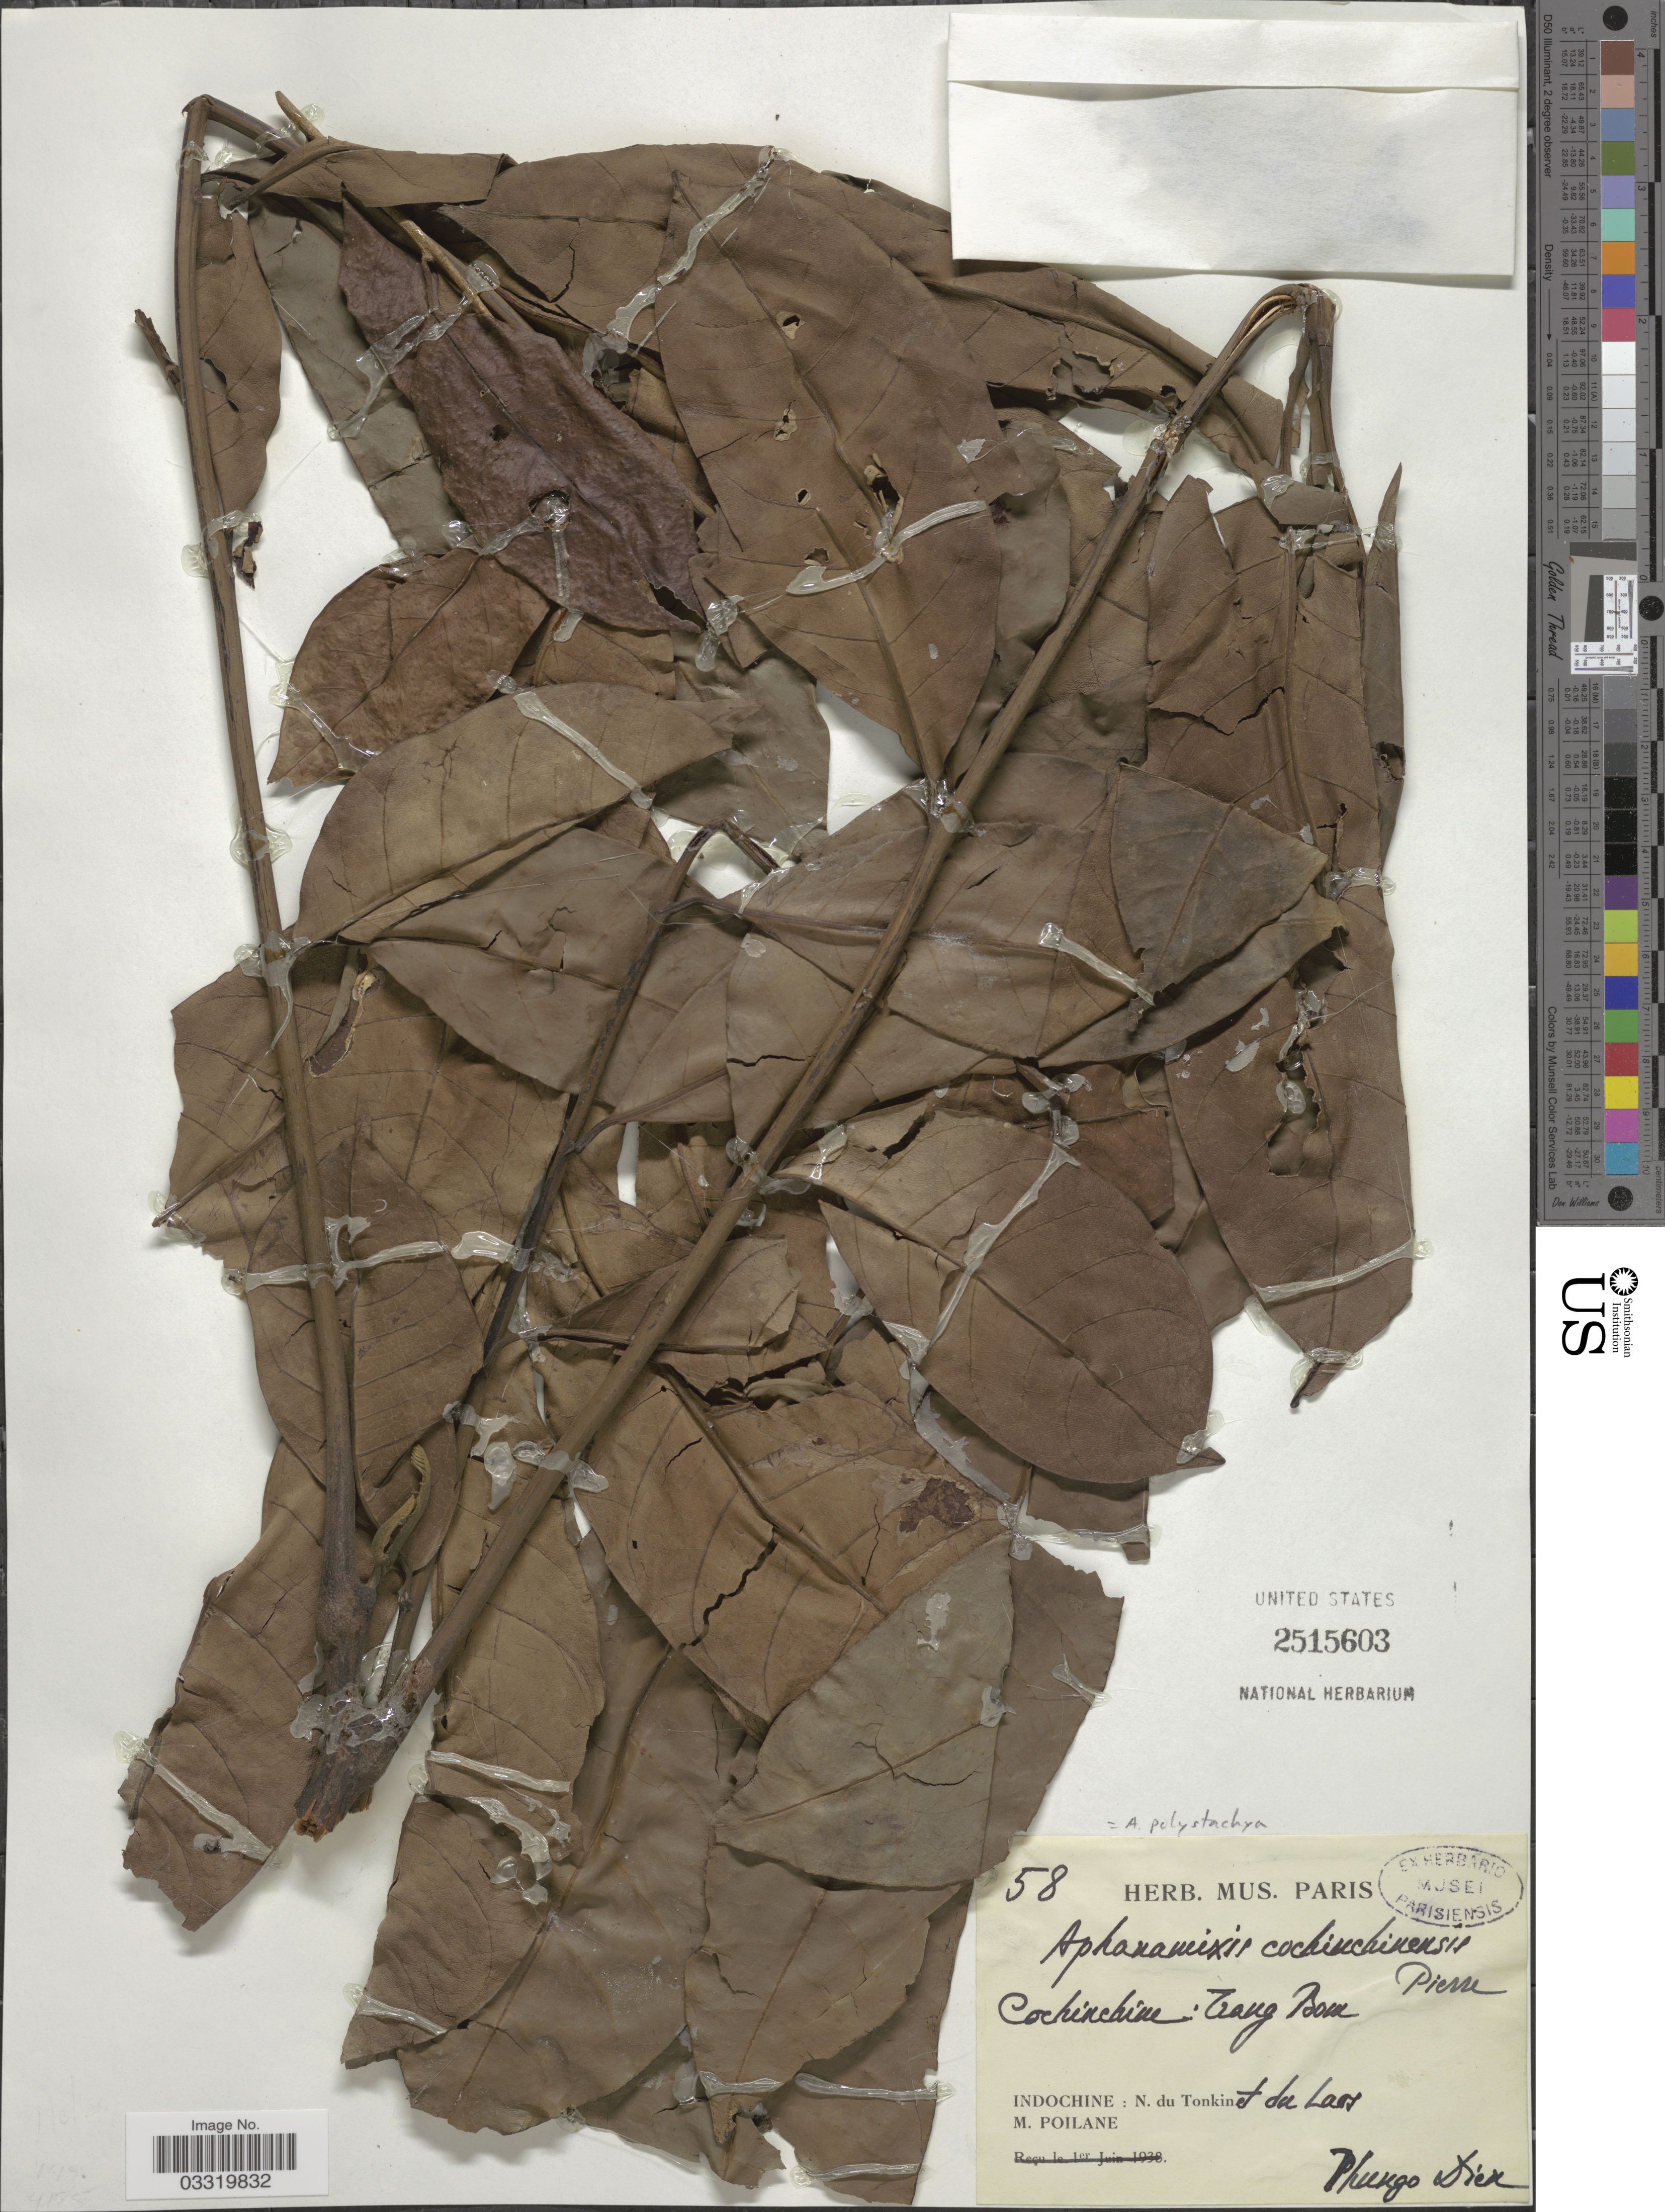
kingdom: Plantae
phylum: Tracheophyta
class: Magnoliopsida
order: Sapindales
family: Meliaceae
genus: Aphanamixis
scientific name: Aphanamixis polystachya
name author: (Wall.) R. Parker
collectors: M. Poilane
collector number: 58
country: Vietnam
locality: Cochinchine: Trang Bom, Indochine: N. du Tonkin et du Laos.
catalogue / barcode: US 2515603